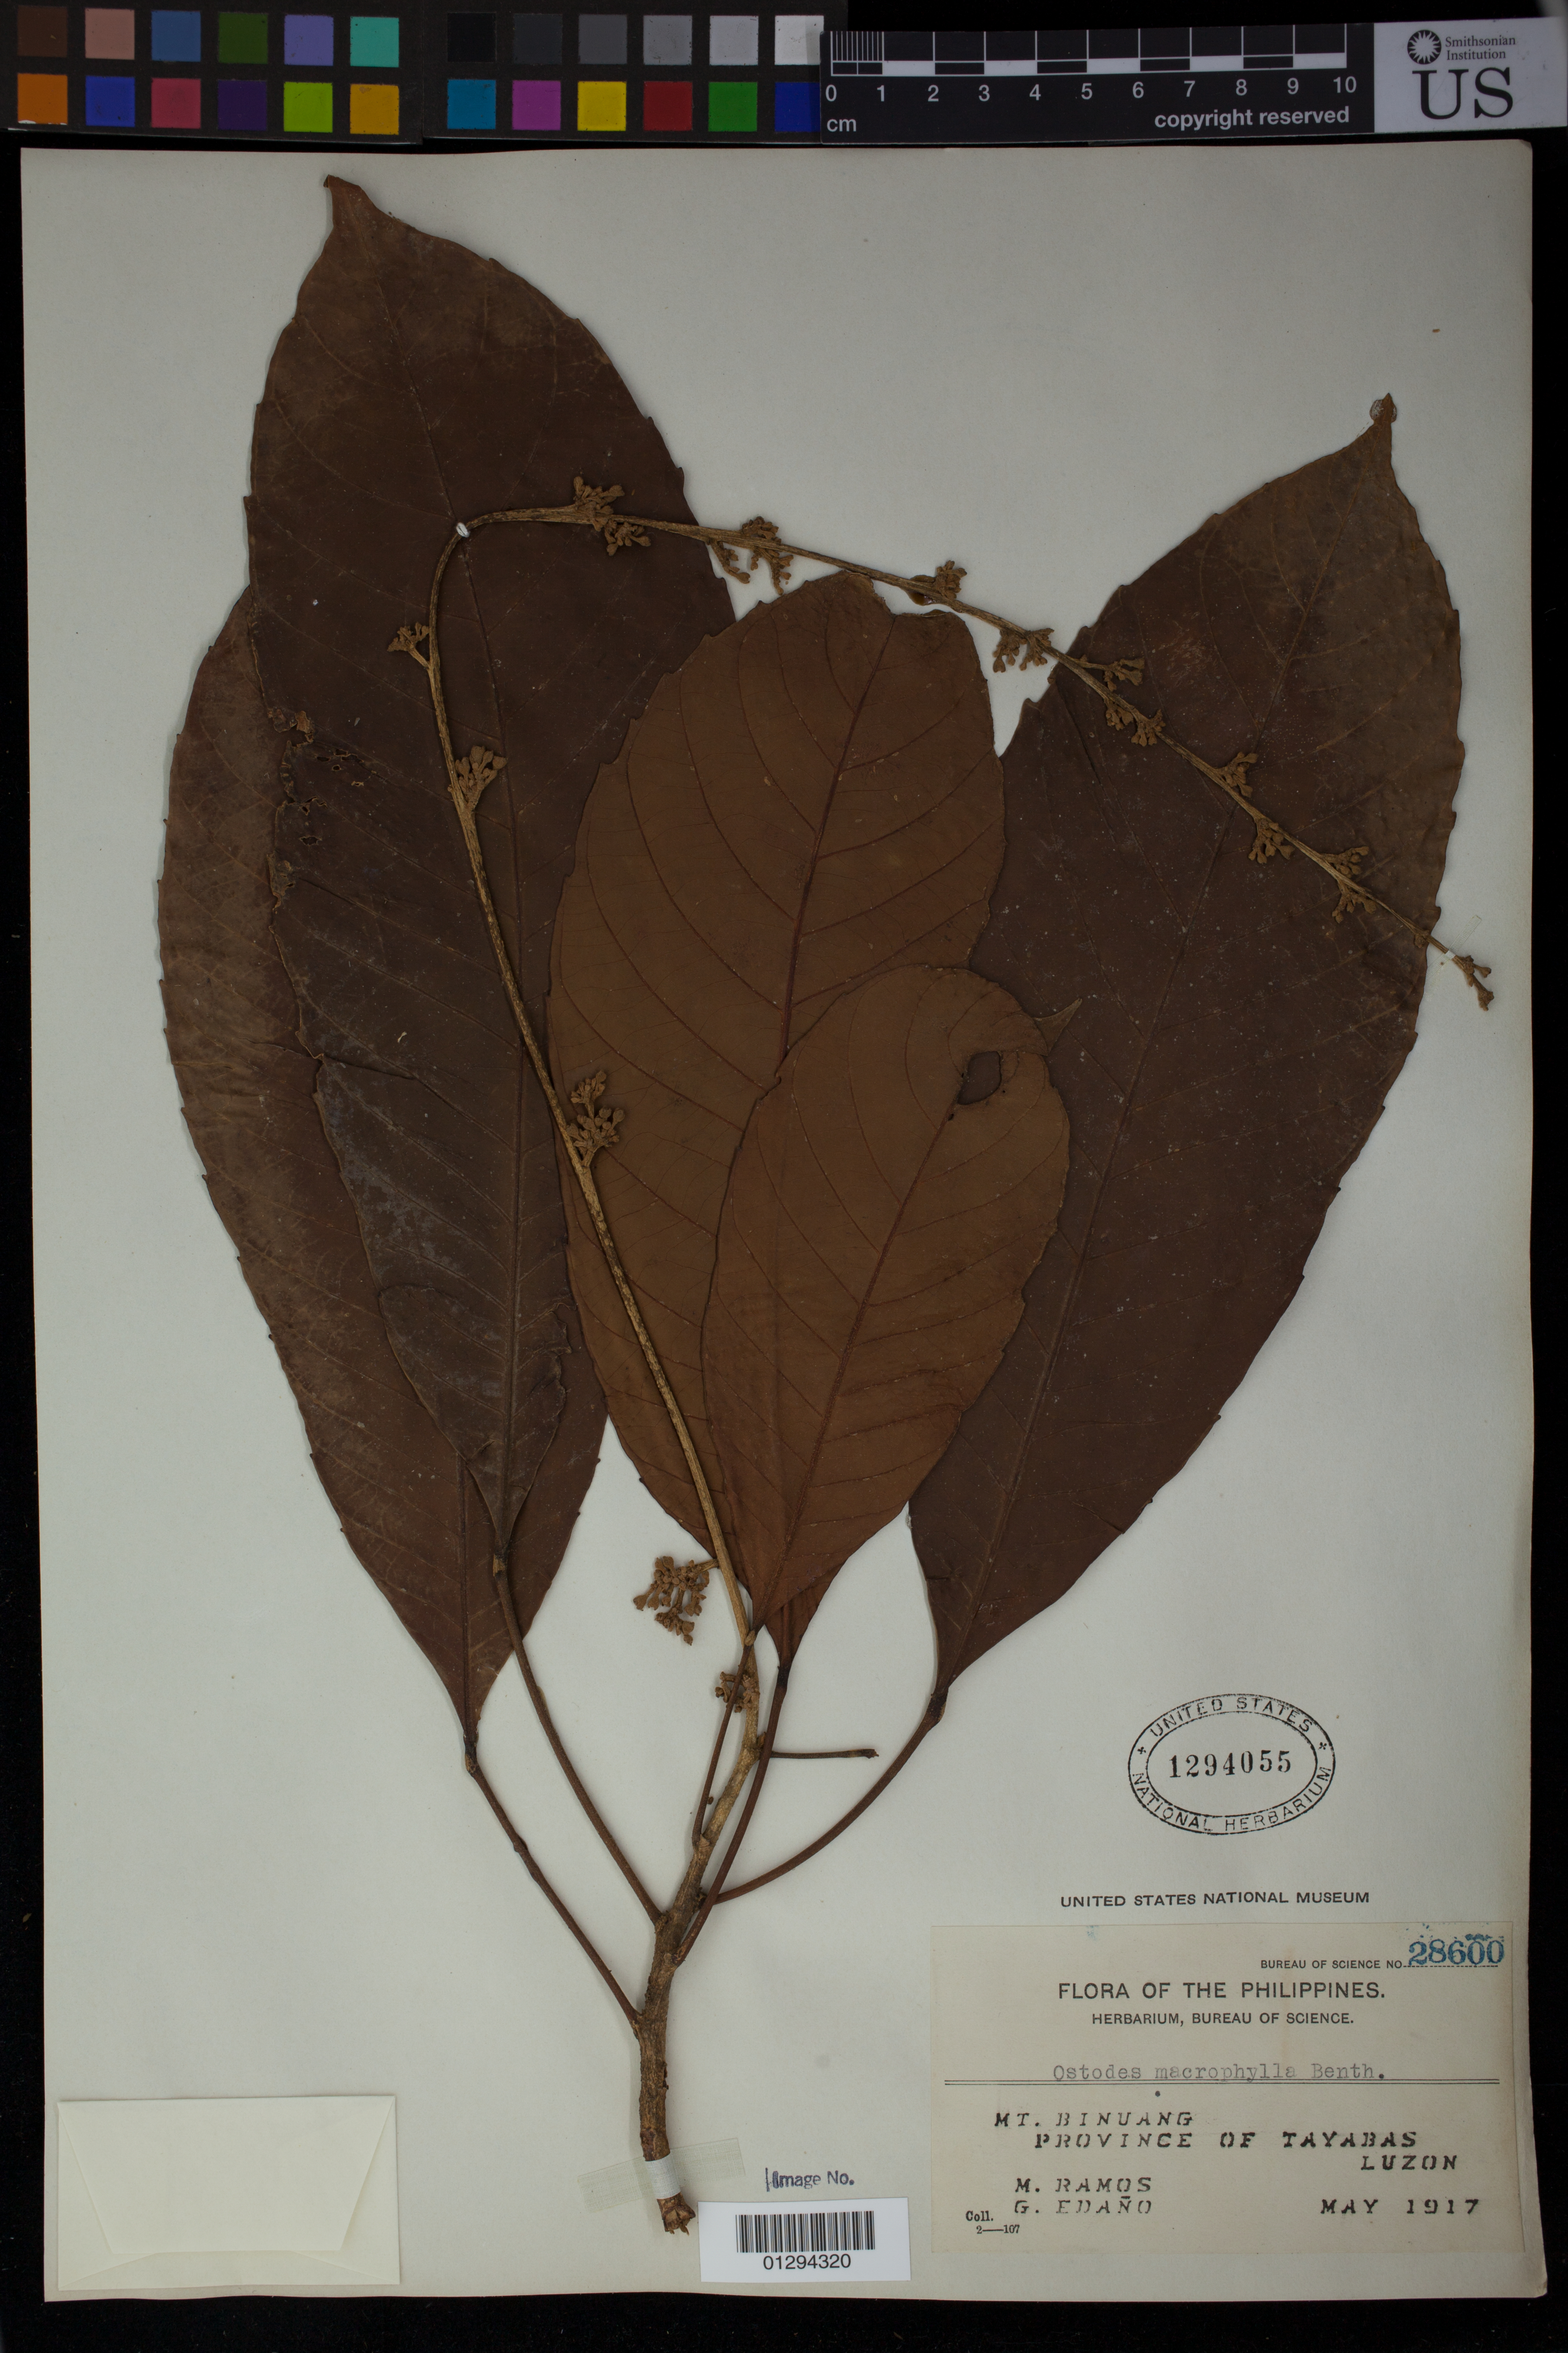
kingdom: Plantae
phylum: Tracheophyta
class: Magnoliopsida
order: Malpighiales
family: Euphorbiaceae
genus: Fahrenheitia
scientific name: Fahrenheitia pendula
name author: (Hassk.) Airy Shaw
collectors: M. Ramos & G. E. Edaño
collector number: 28600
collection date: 1917-05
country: Philippines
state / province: Calabarzon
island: Luzon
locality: Mt. Binuang, Province of Tayabas, Luzon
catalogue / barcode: US 1294055